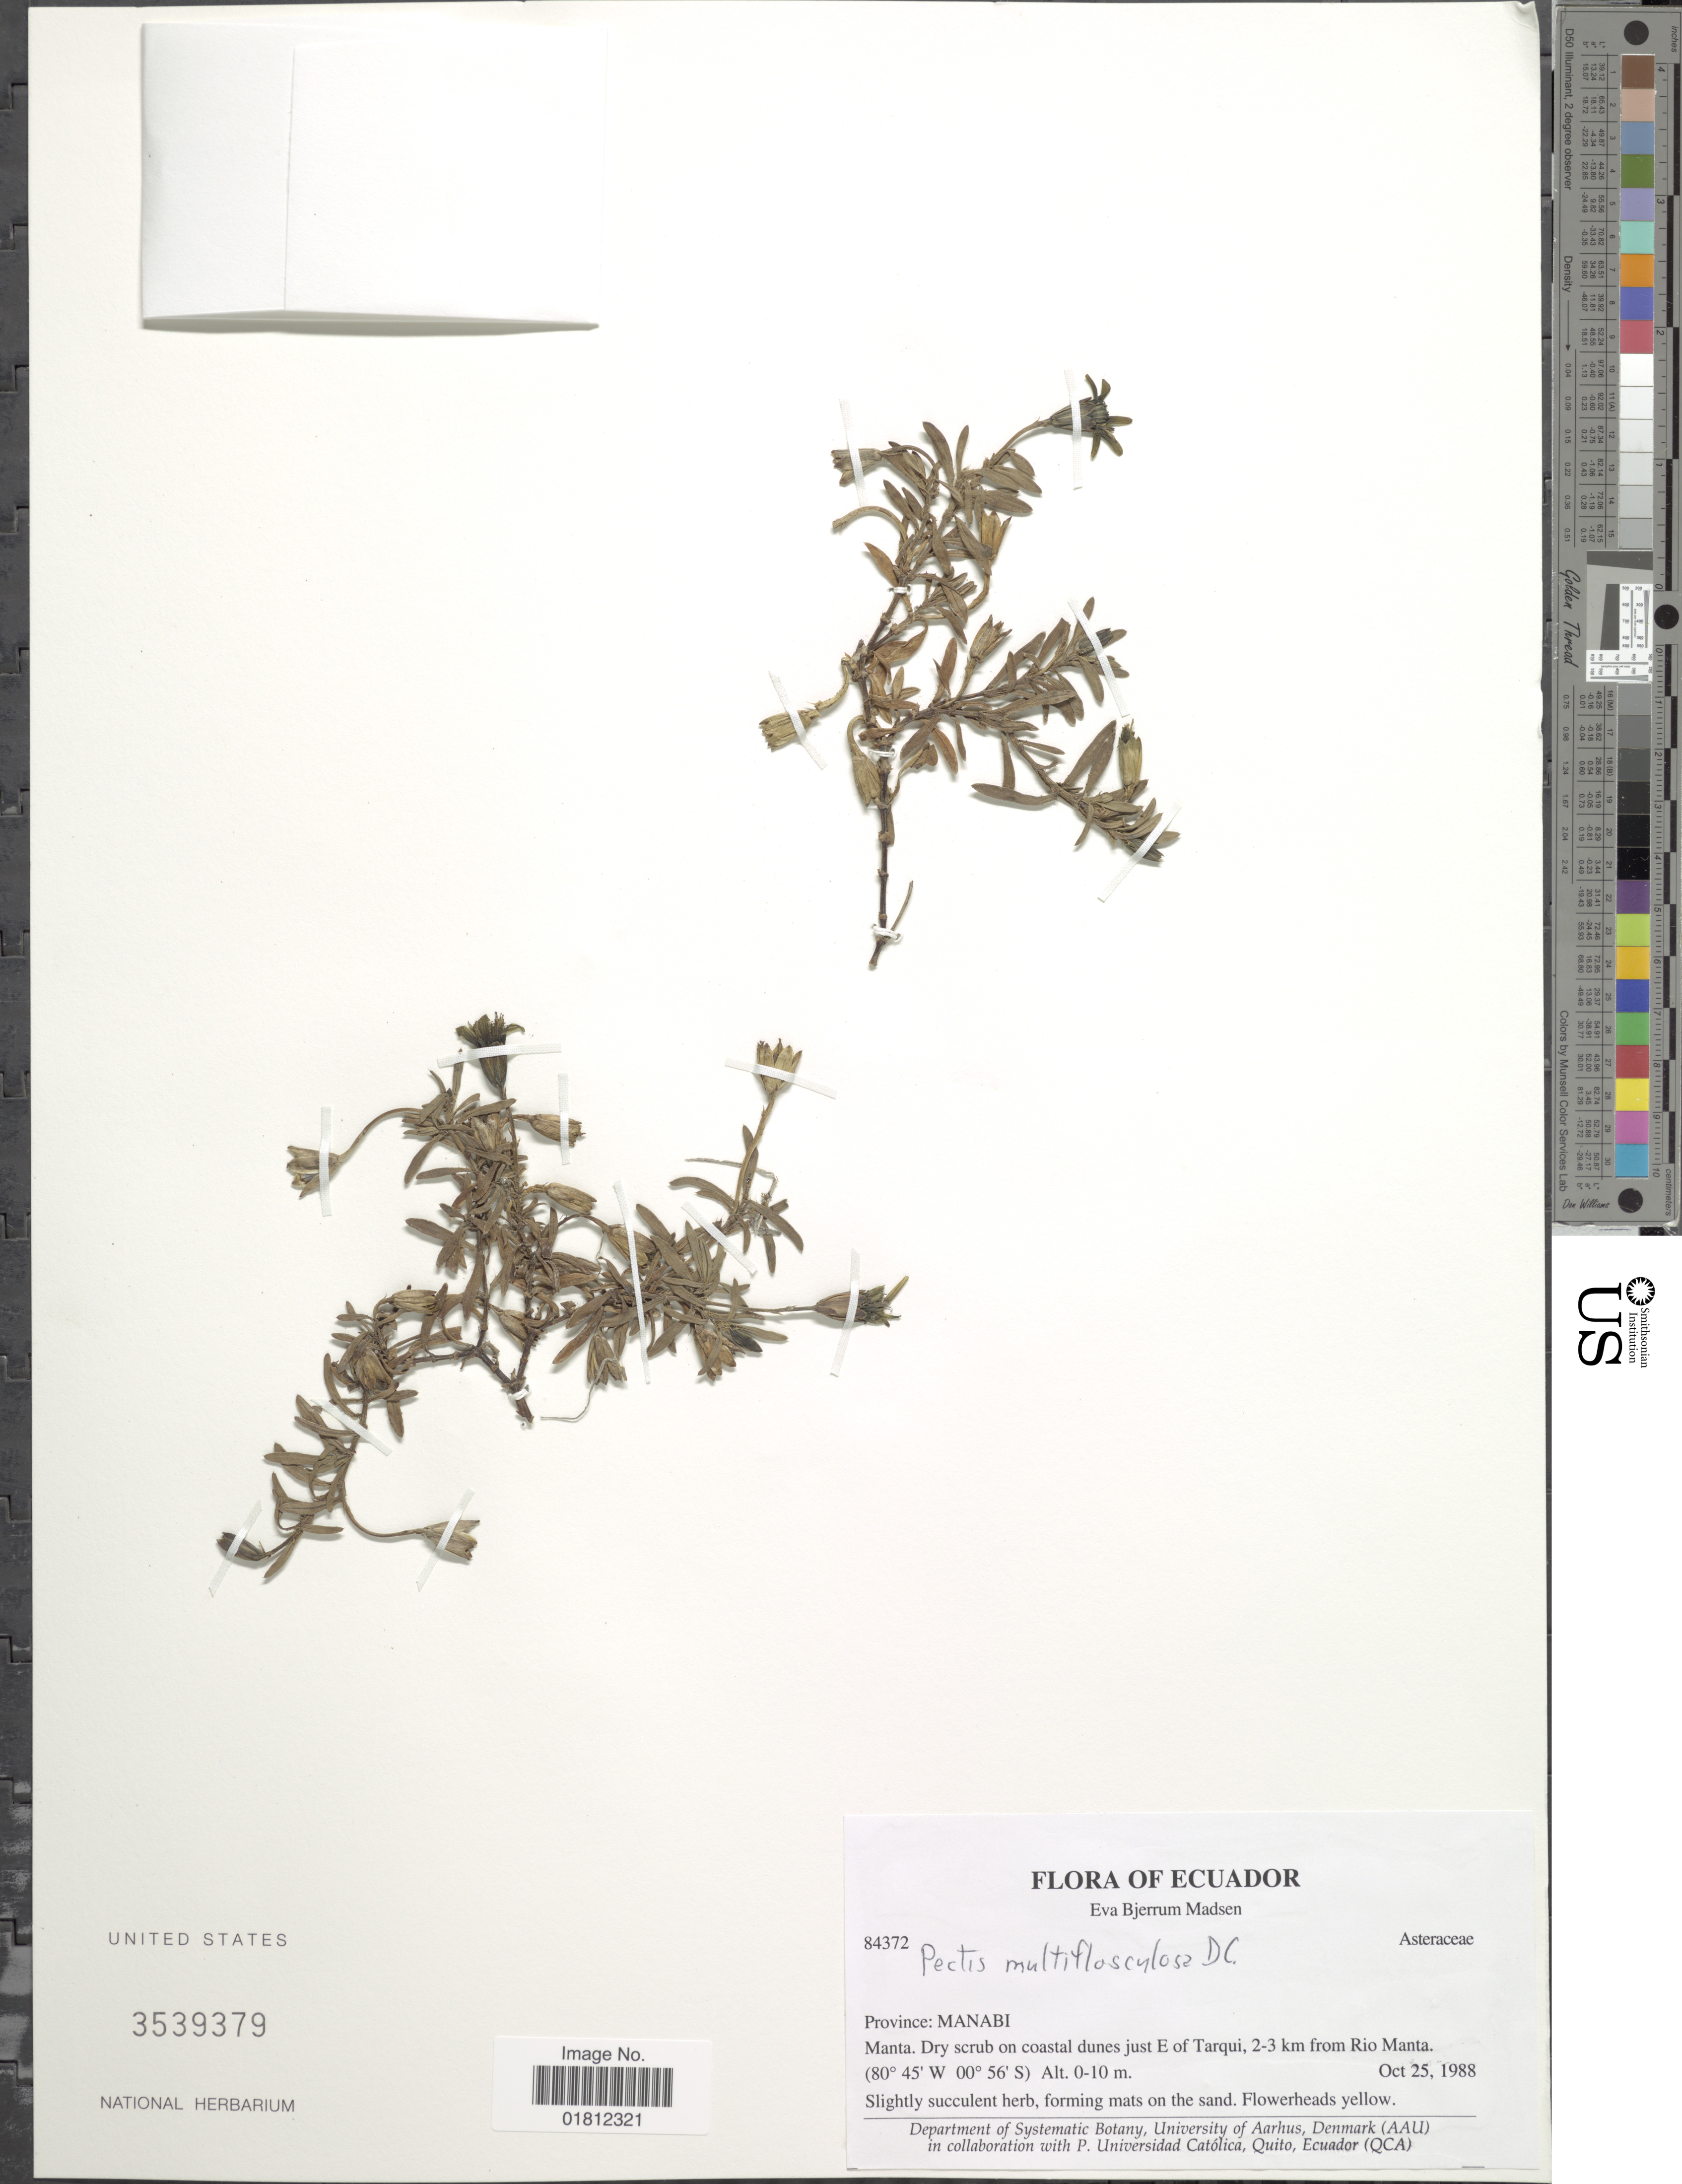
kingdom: Plantae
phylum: Tracheophyta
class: Magnoliopsida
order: Asterales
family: Asteraceae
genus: Pectis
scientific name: Pectis multiflosculosa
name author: (DC.) Sch. Bip.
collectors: E. Madsen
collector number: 84372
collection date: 1988-10-25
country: Ecuador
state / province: Manabí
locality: Province: Manabi, Manta. Dry scrub on coastal dunes just E of Tarqui, 2-3 km from Rio Manta.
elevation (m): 0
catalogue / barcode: US 3539379